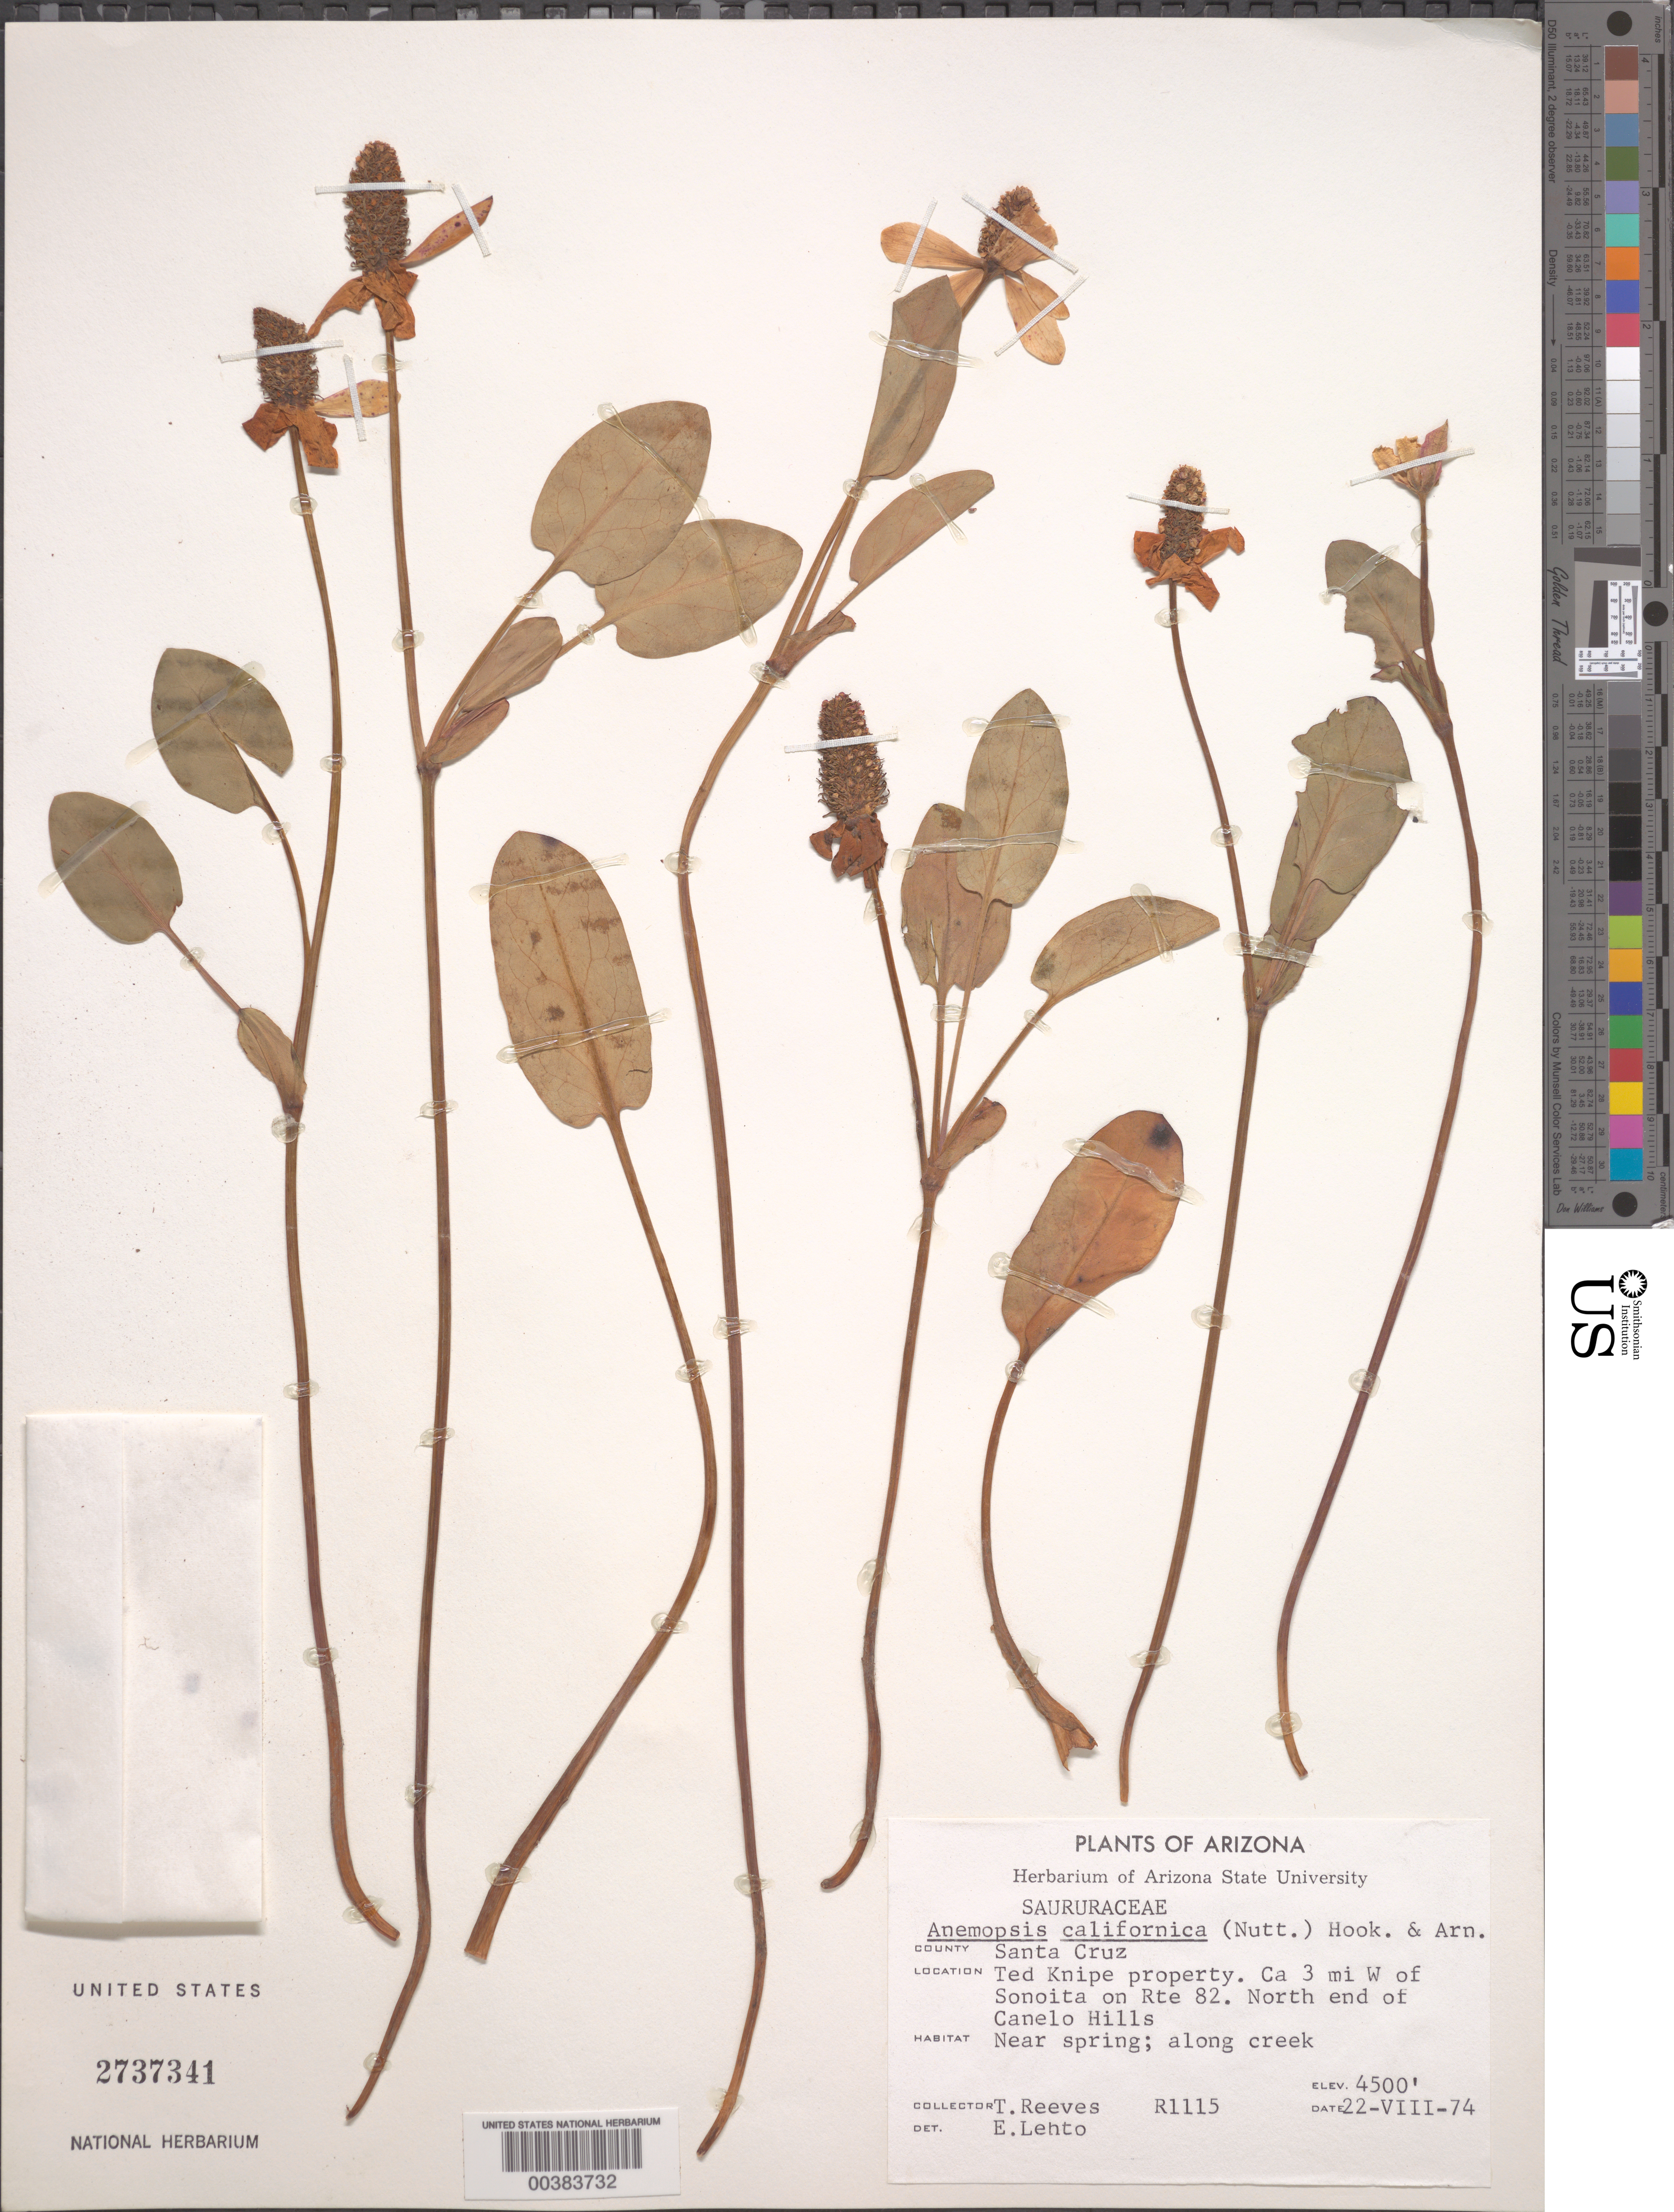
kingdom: Plantae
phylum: Tracheophyta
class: Magnoliopsida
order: Piperales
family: Saururaceae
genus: Anemopsis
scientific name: Anemopsis californica var. typica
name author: Kelso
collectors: E. Lehto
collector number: R1115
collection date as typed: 22 Aug 1974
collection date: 1974-08-22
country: United States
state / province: Arizona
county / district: Santa Cruz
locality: W of sonoita, n end of canelo hills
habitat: Near spring, along creek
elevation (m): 1372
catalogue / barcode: US 2737341